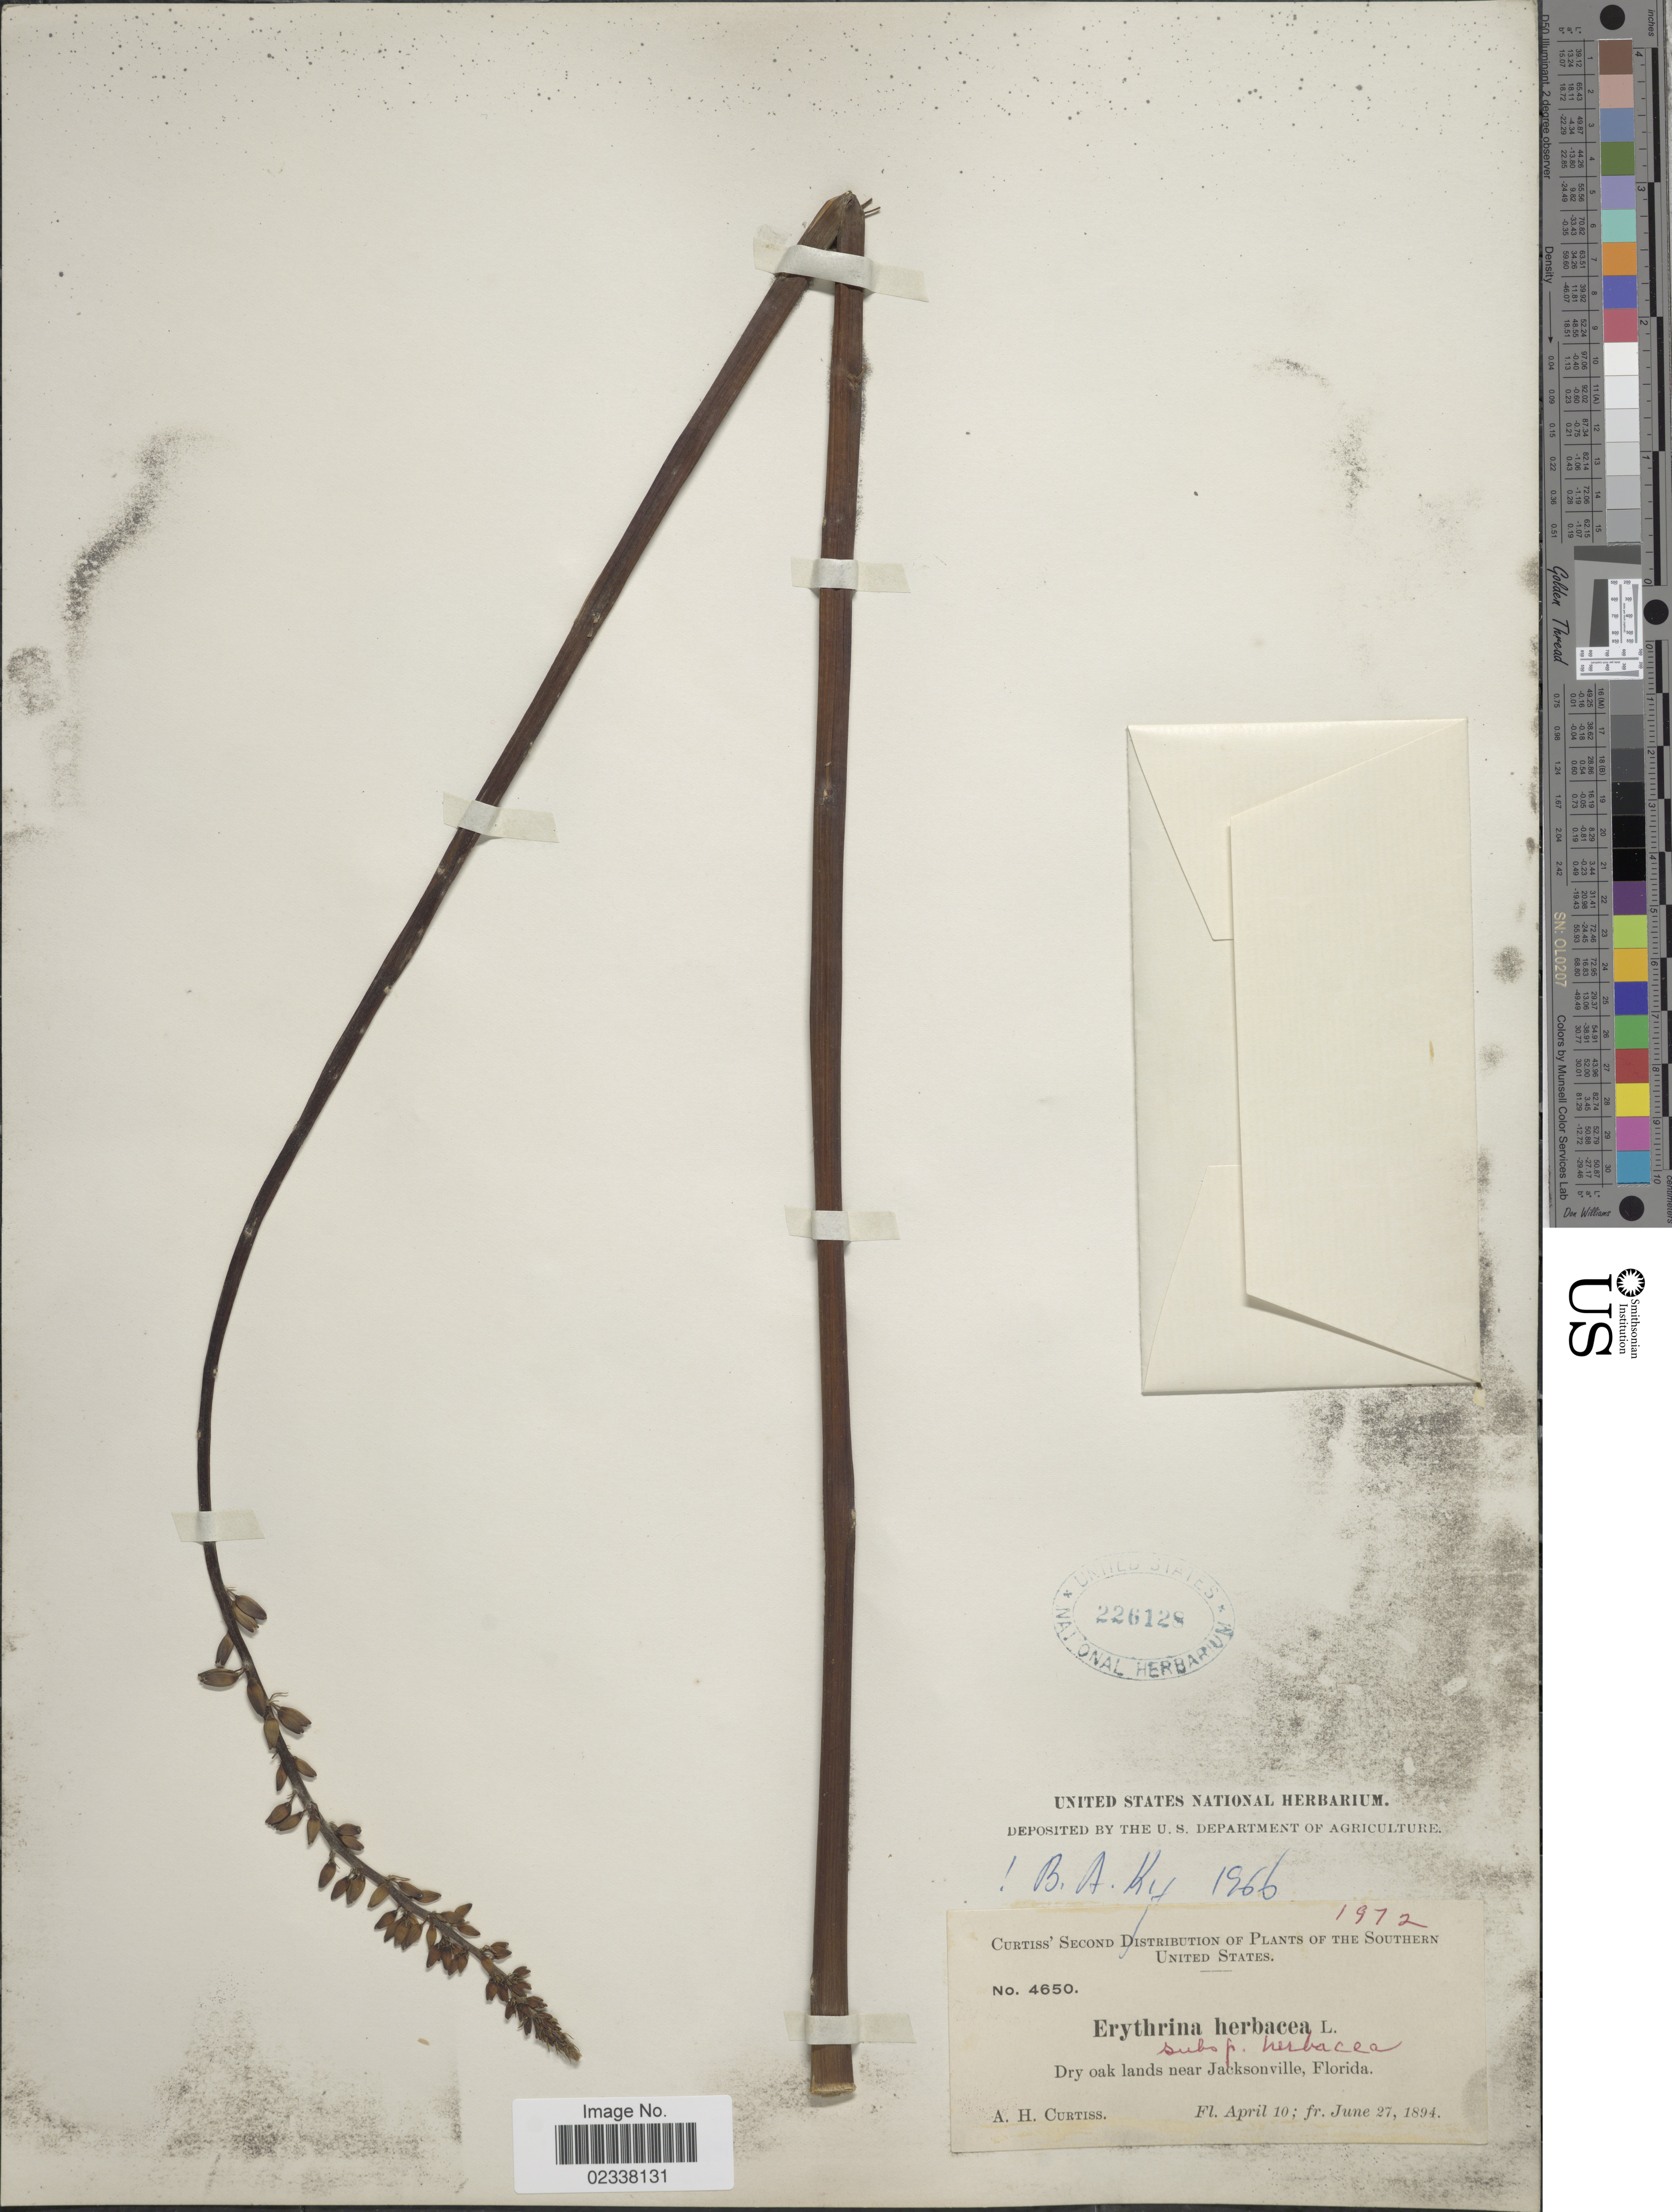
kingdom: Plantae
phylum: Tracheophyta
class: Magnoliopsida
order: Fabales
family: Fabaceae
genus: Erythrina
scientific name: Erythrina herbacea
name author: L.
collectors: A. H. Curtiss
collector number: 4650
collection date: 1894-04-10/1894-06-27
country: United States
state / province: Florida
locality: near Jacksonville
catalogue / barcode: US 226128